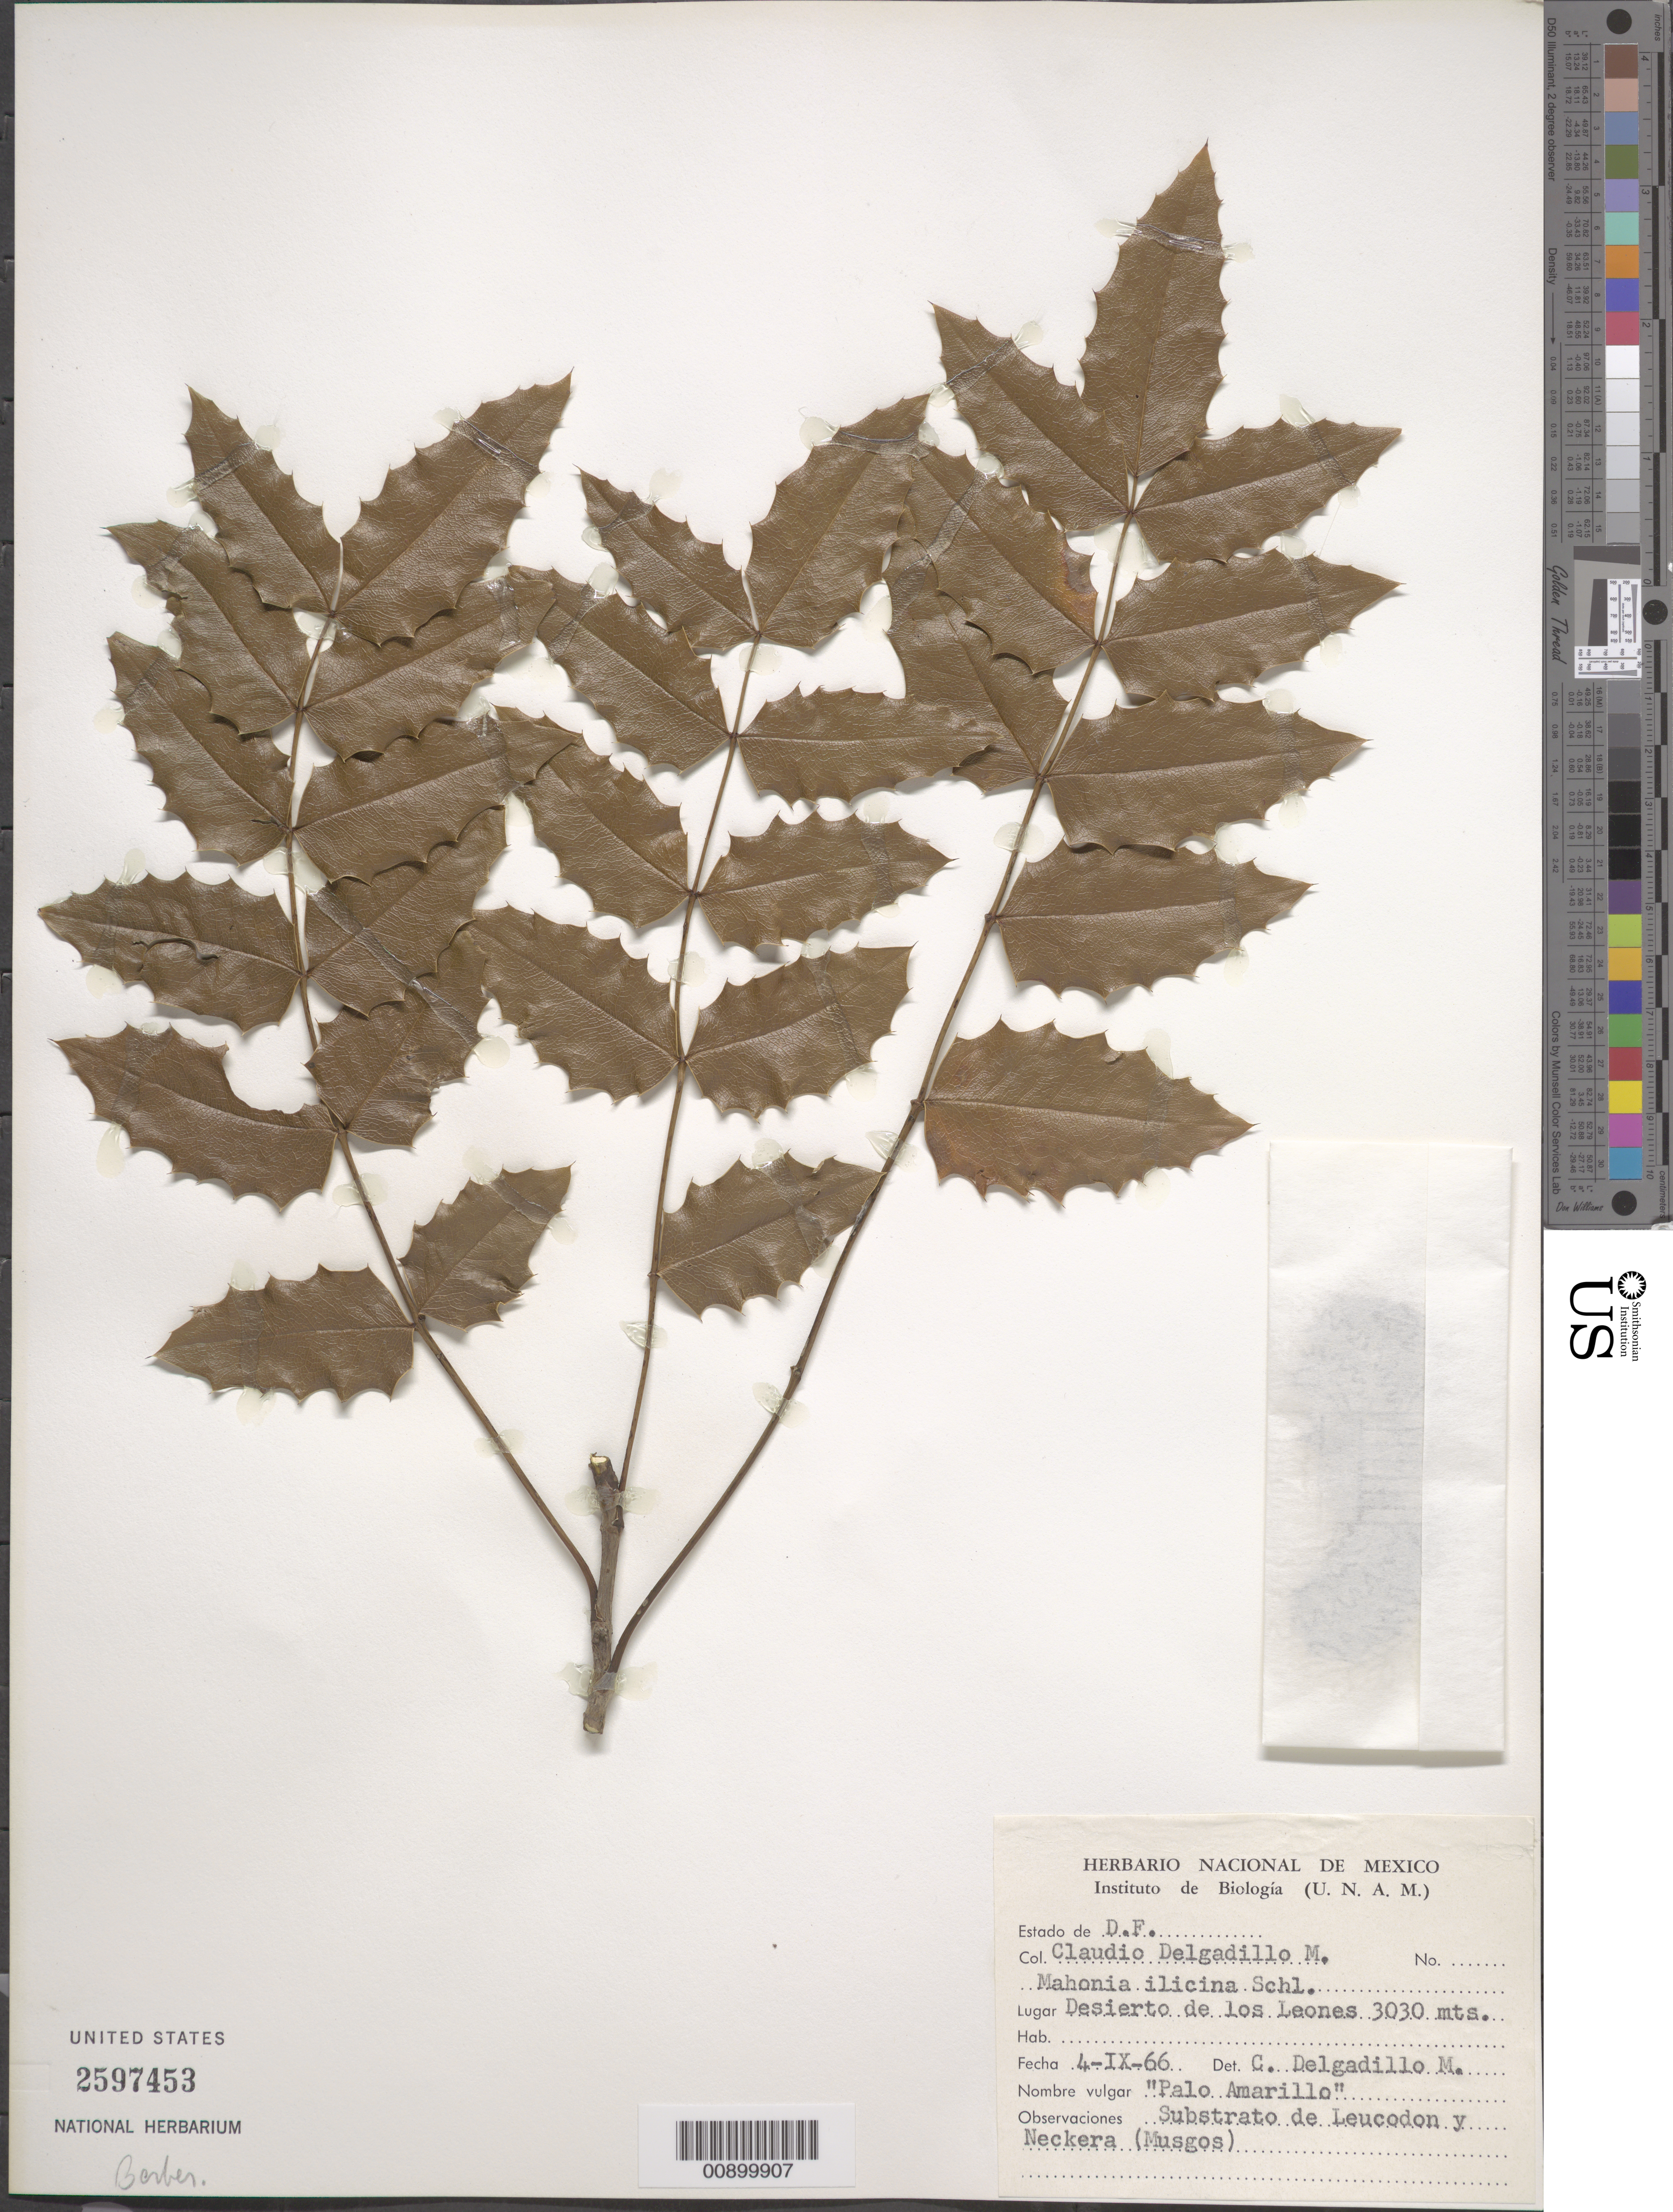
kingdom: Plantae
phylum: Tracheophyta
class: Magnoliopsida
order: Ranunculales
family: Berberidaceae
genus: Mahonia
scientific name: Mahonia ilicina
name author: Schltdl.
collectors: C. Delgadillo-m.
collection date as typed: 04 Sep 1966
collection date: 1966-09-04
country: Mexico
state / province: Distrito Federal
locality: Desierto- de los Leones, D.F.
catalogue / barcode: US 2597453